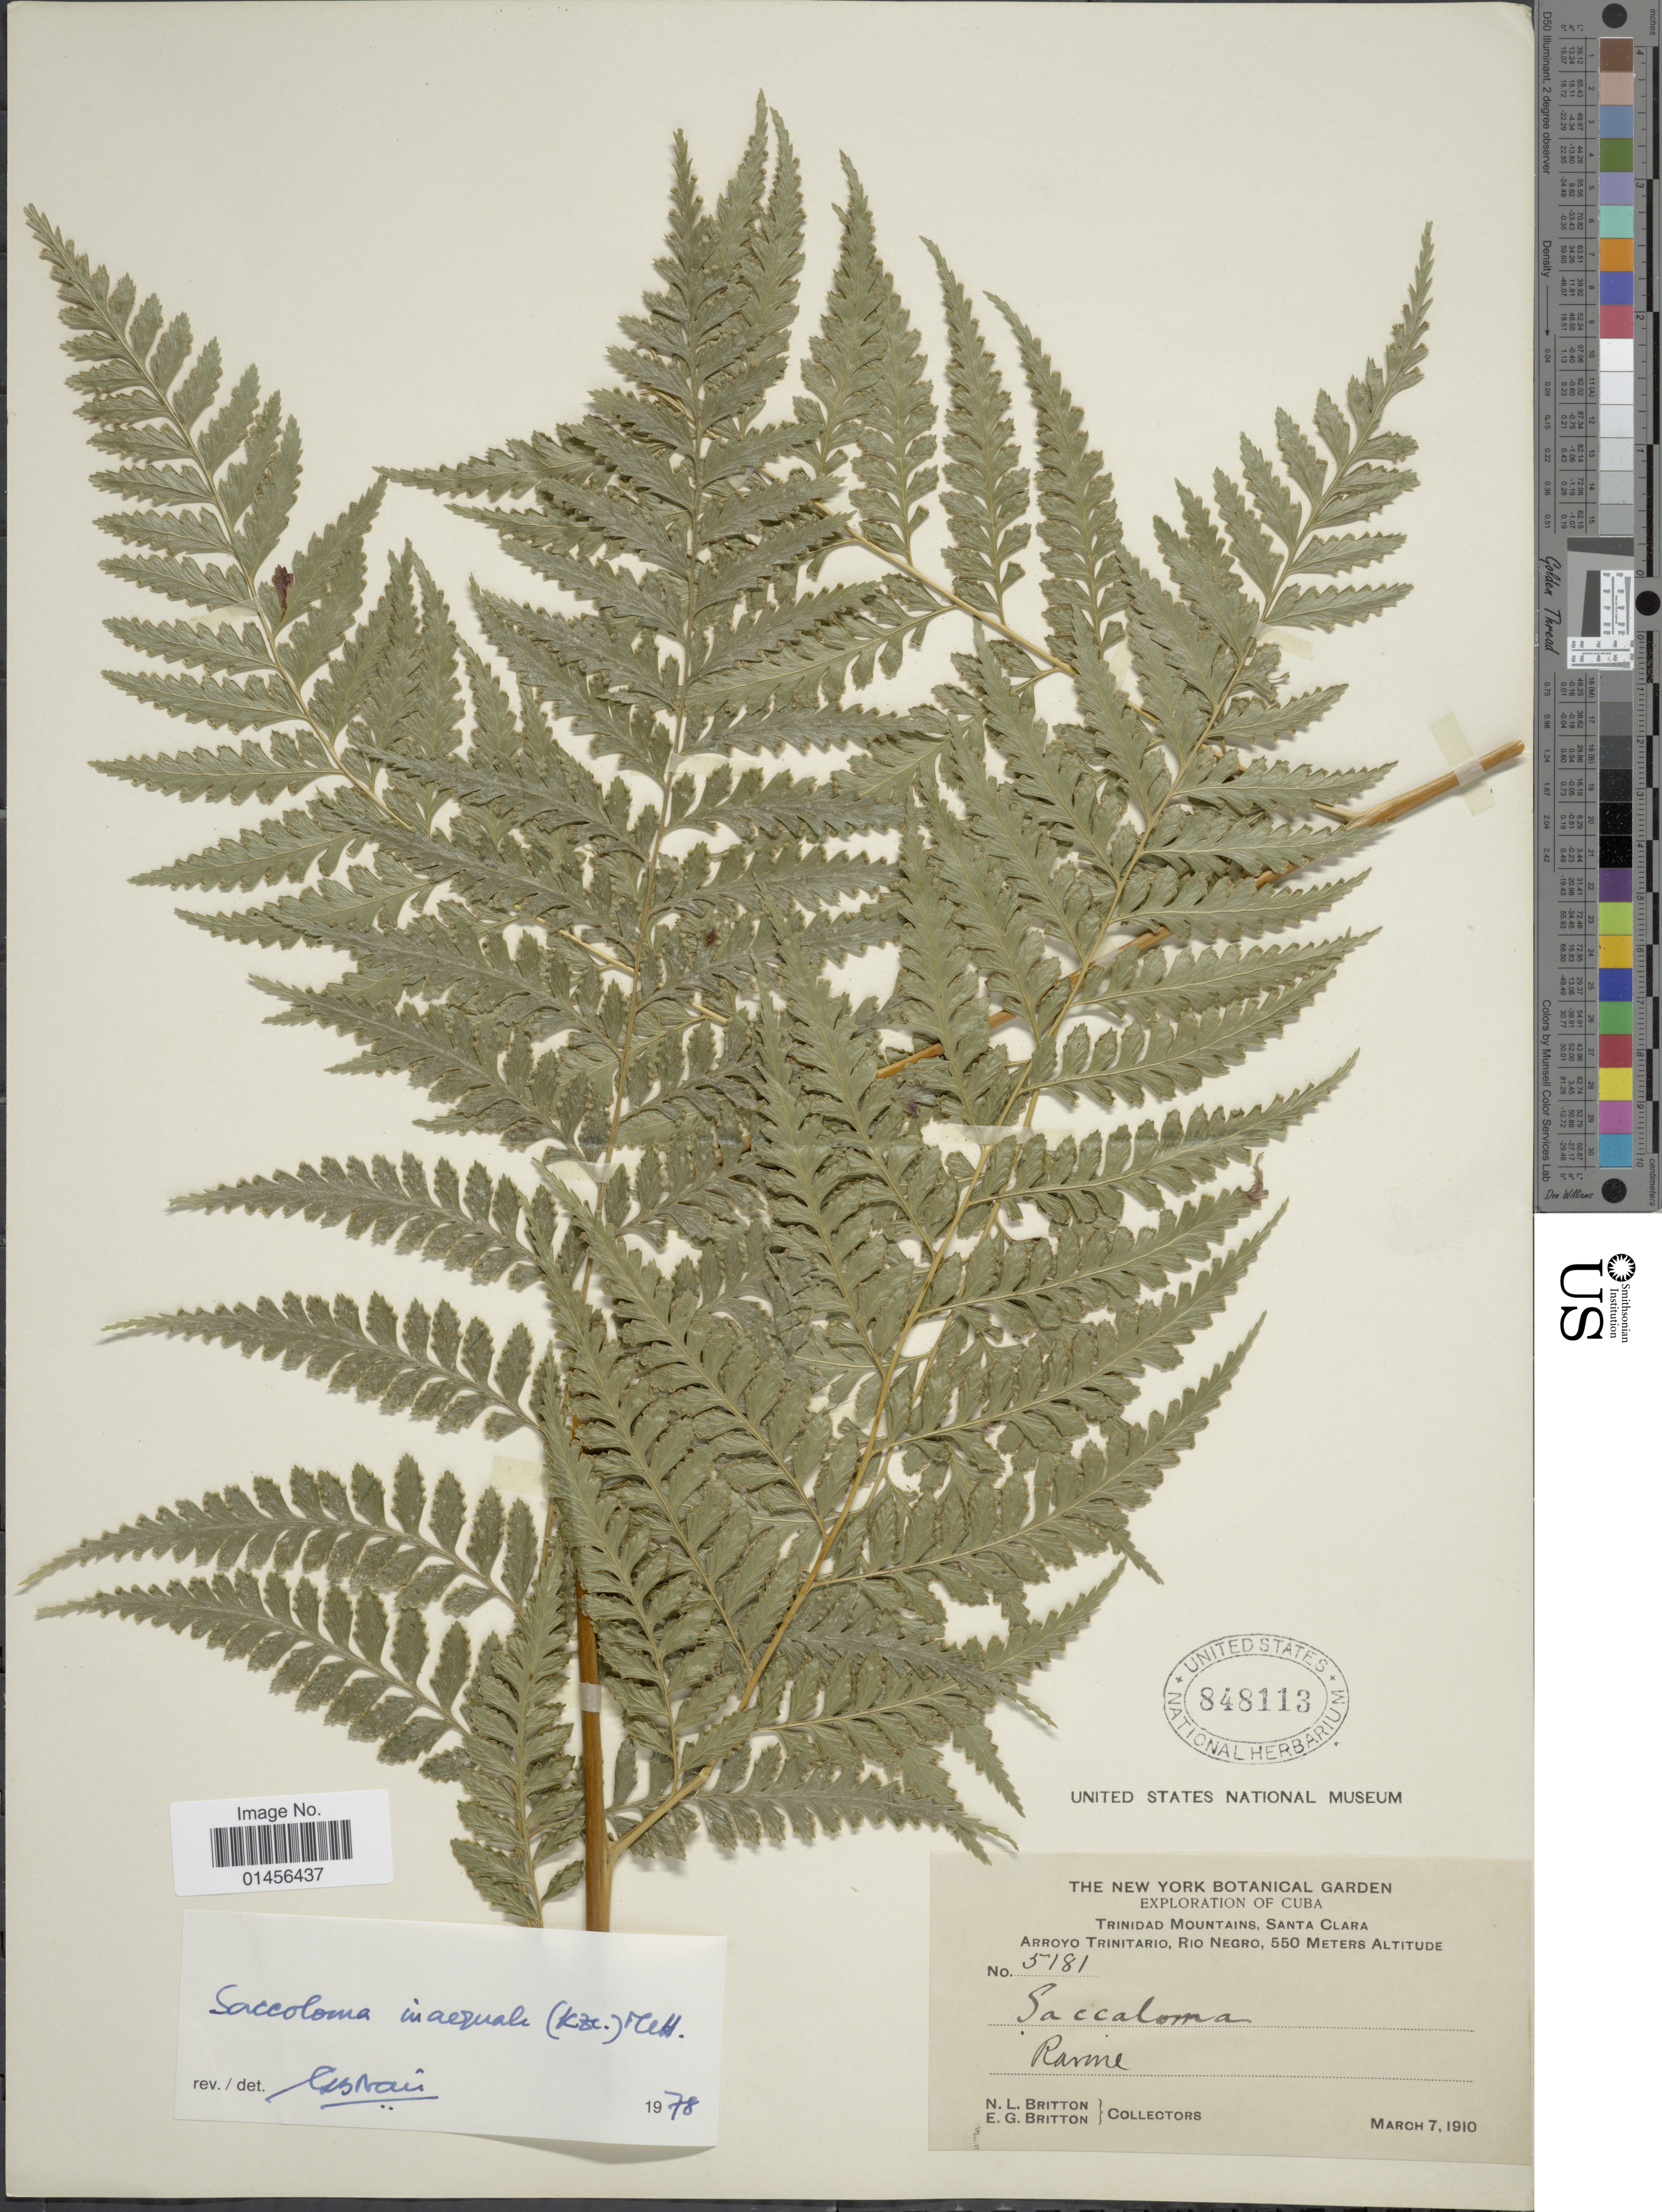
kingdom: Plantae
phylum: Tracheophyta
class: Polypodiopsida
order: Polypodiales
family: Saccolomataceae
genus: Saccoloma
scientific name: Saccoloma inaequale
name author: (Kunze) Mett.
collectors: N. Britton & E. G. Britton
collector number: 5181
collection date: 1910-03-07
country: Cuba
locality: Trinidad Mountains, Santa Clara Arroyo Trinitario, Rio Negro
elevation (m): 550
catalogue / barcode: US 848113